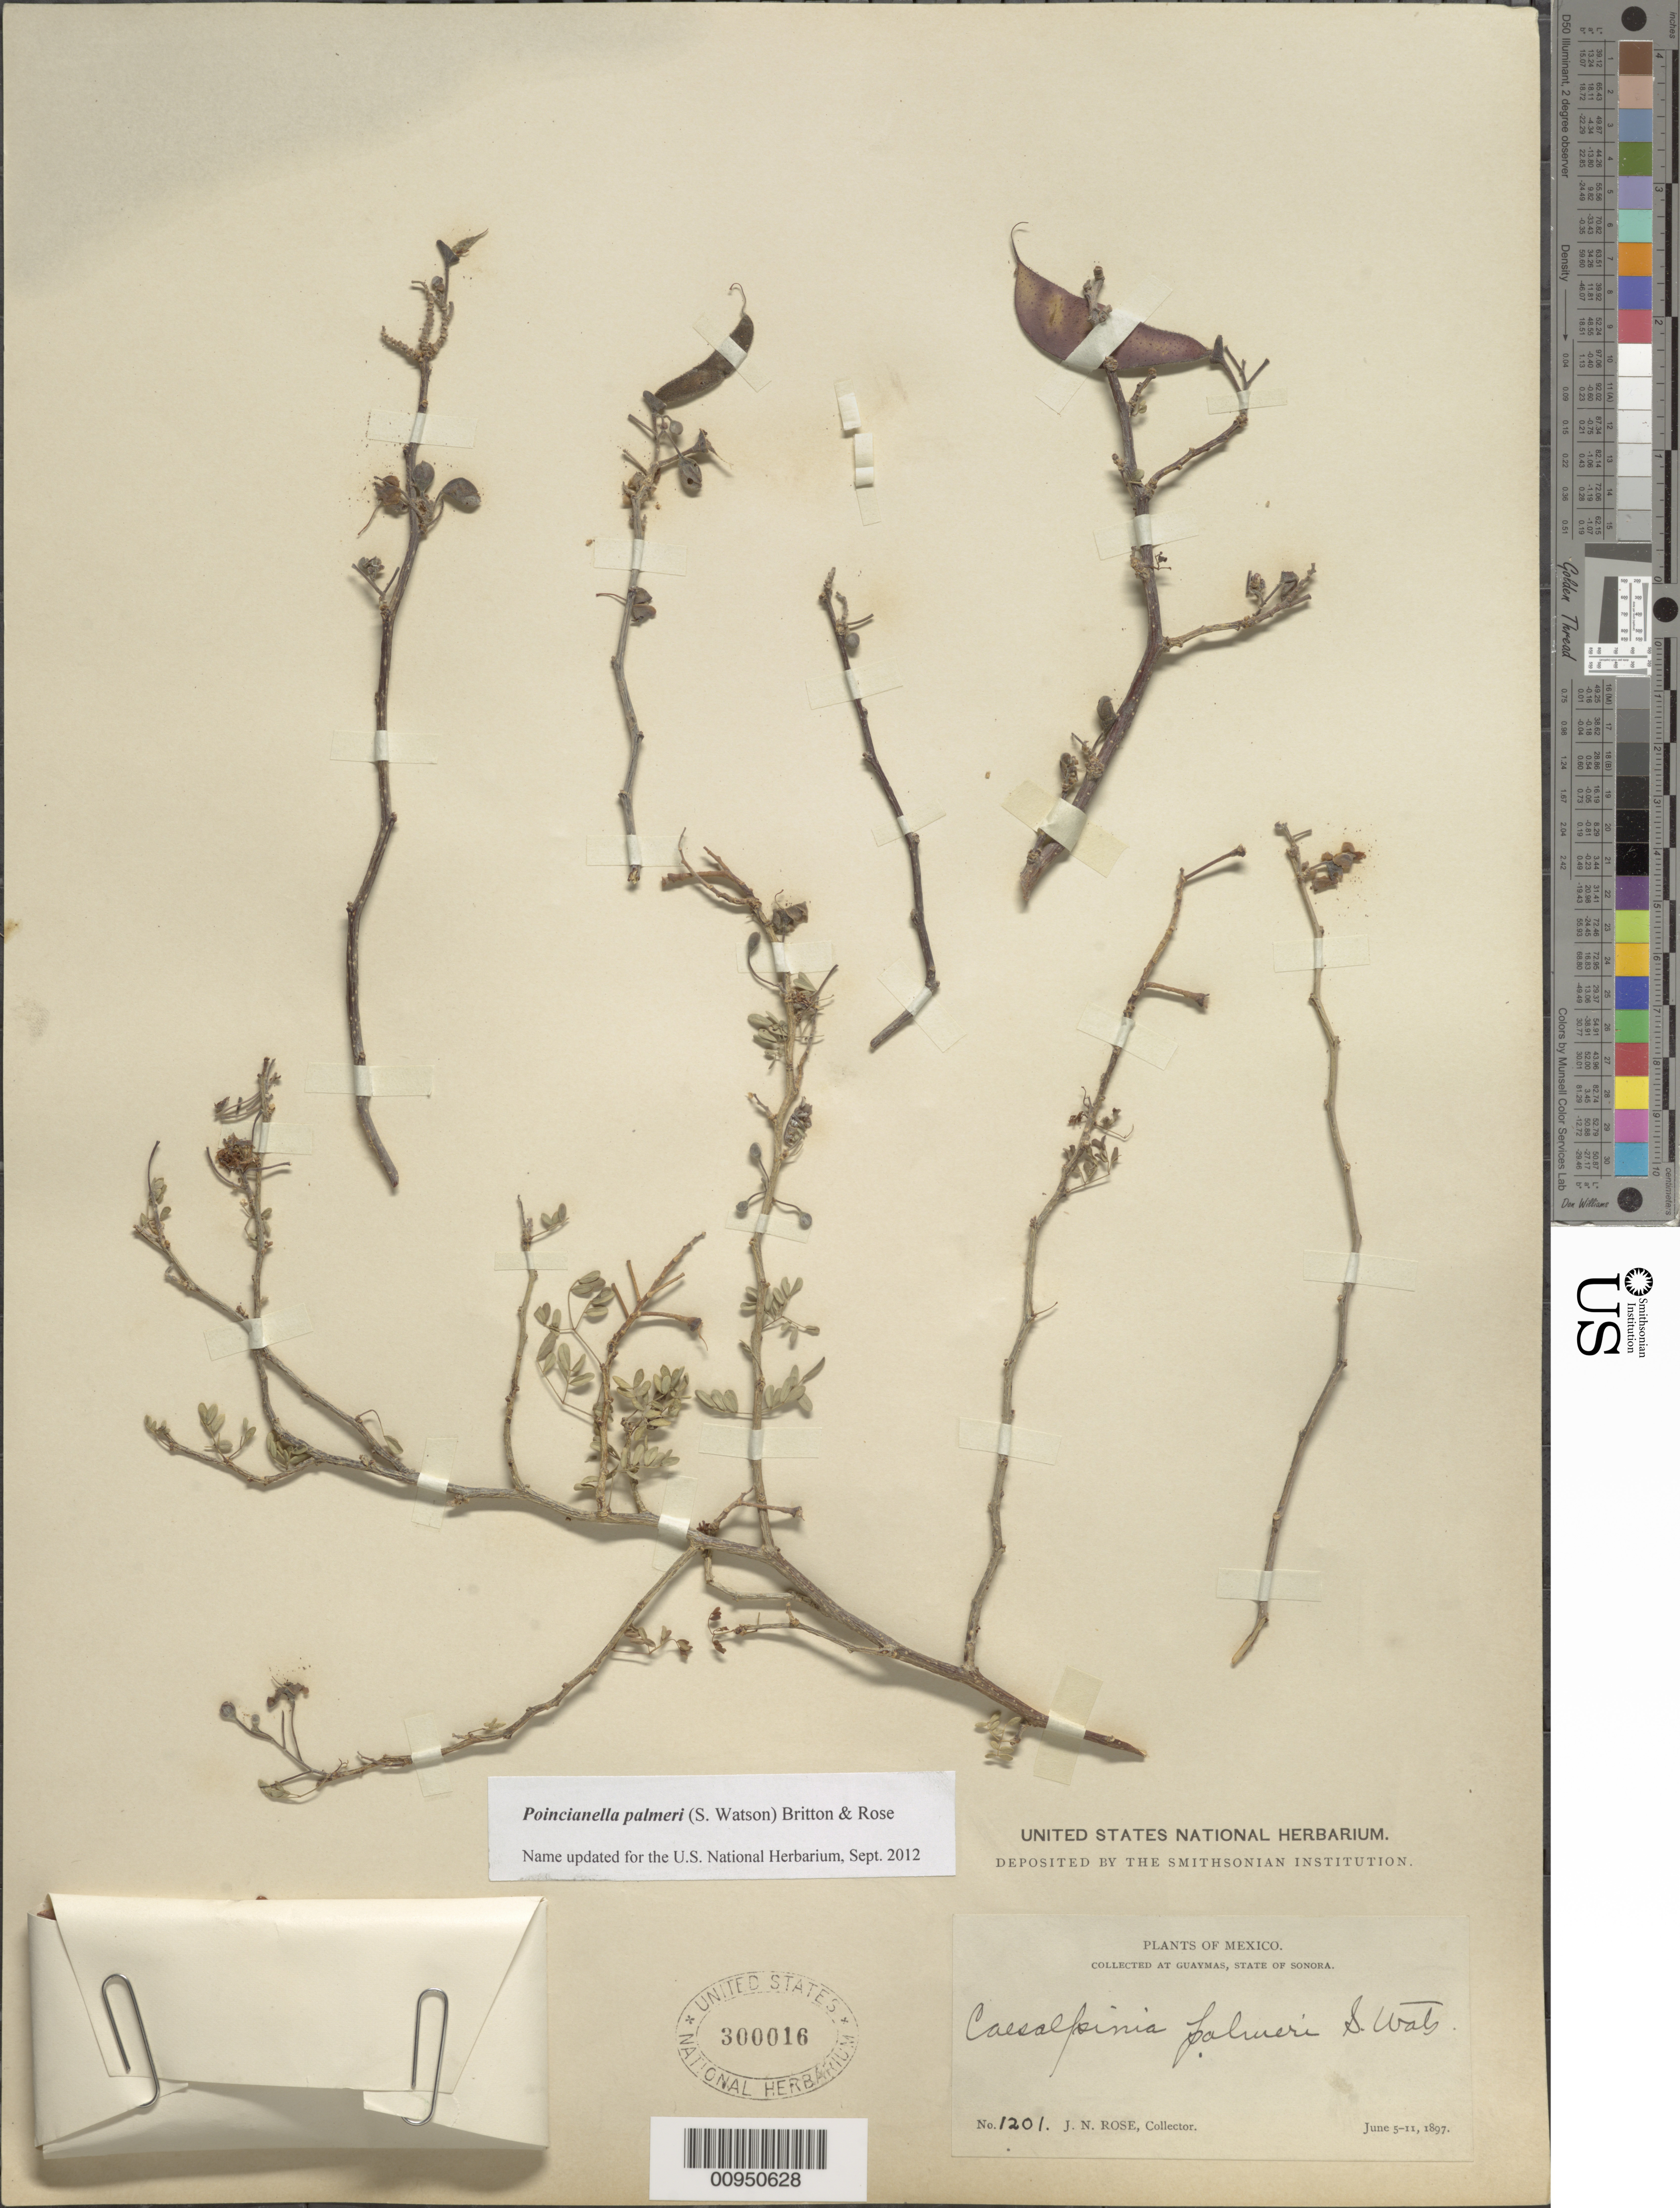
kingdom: Plantae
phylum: Tracheophyta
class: Magnoliopsida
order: Fabales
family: Fabaceae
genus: Erythrostemon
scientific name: Erythrostemon palmeri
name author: (S. Watson) Gagnon & G.P. Lewis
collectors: J. N. Rose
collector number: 1201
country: Mexico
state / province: Sonora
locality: Guaymas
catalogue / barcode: US 300016